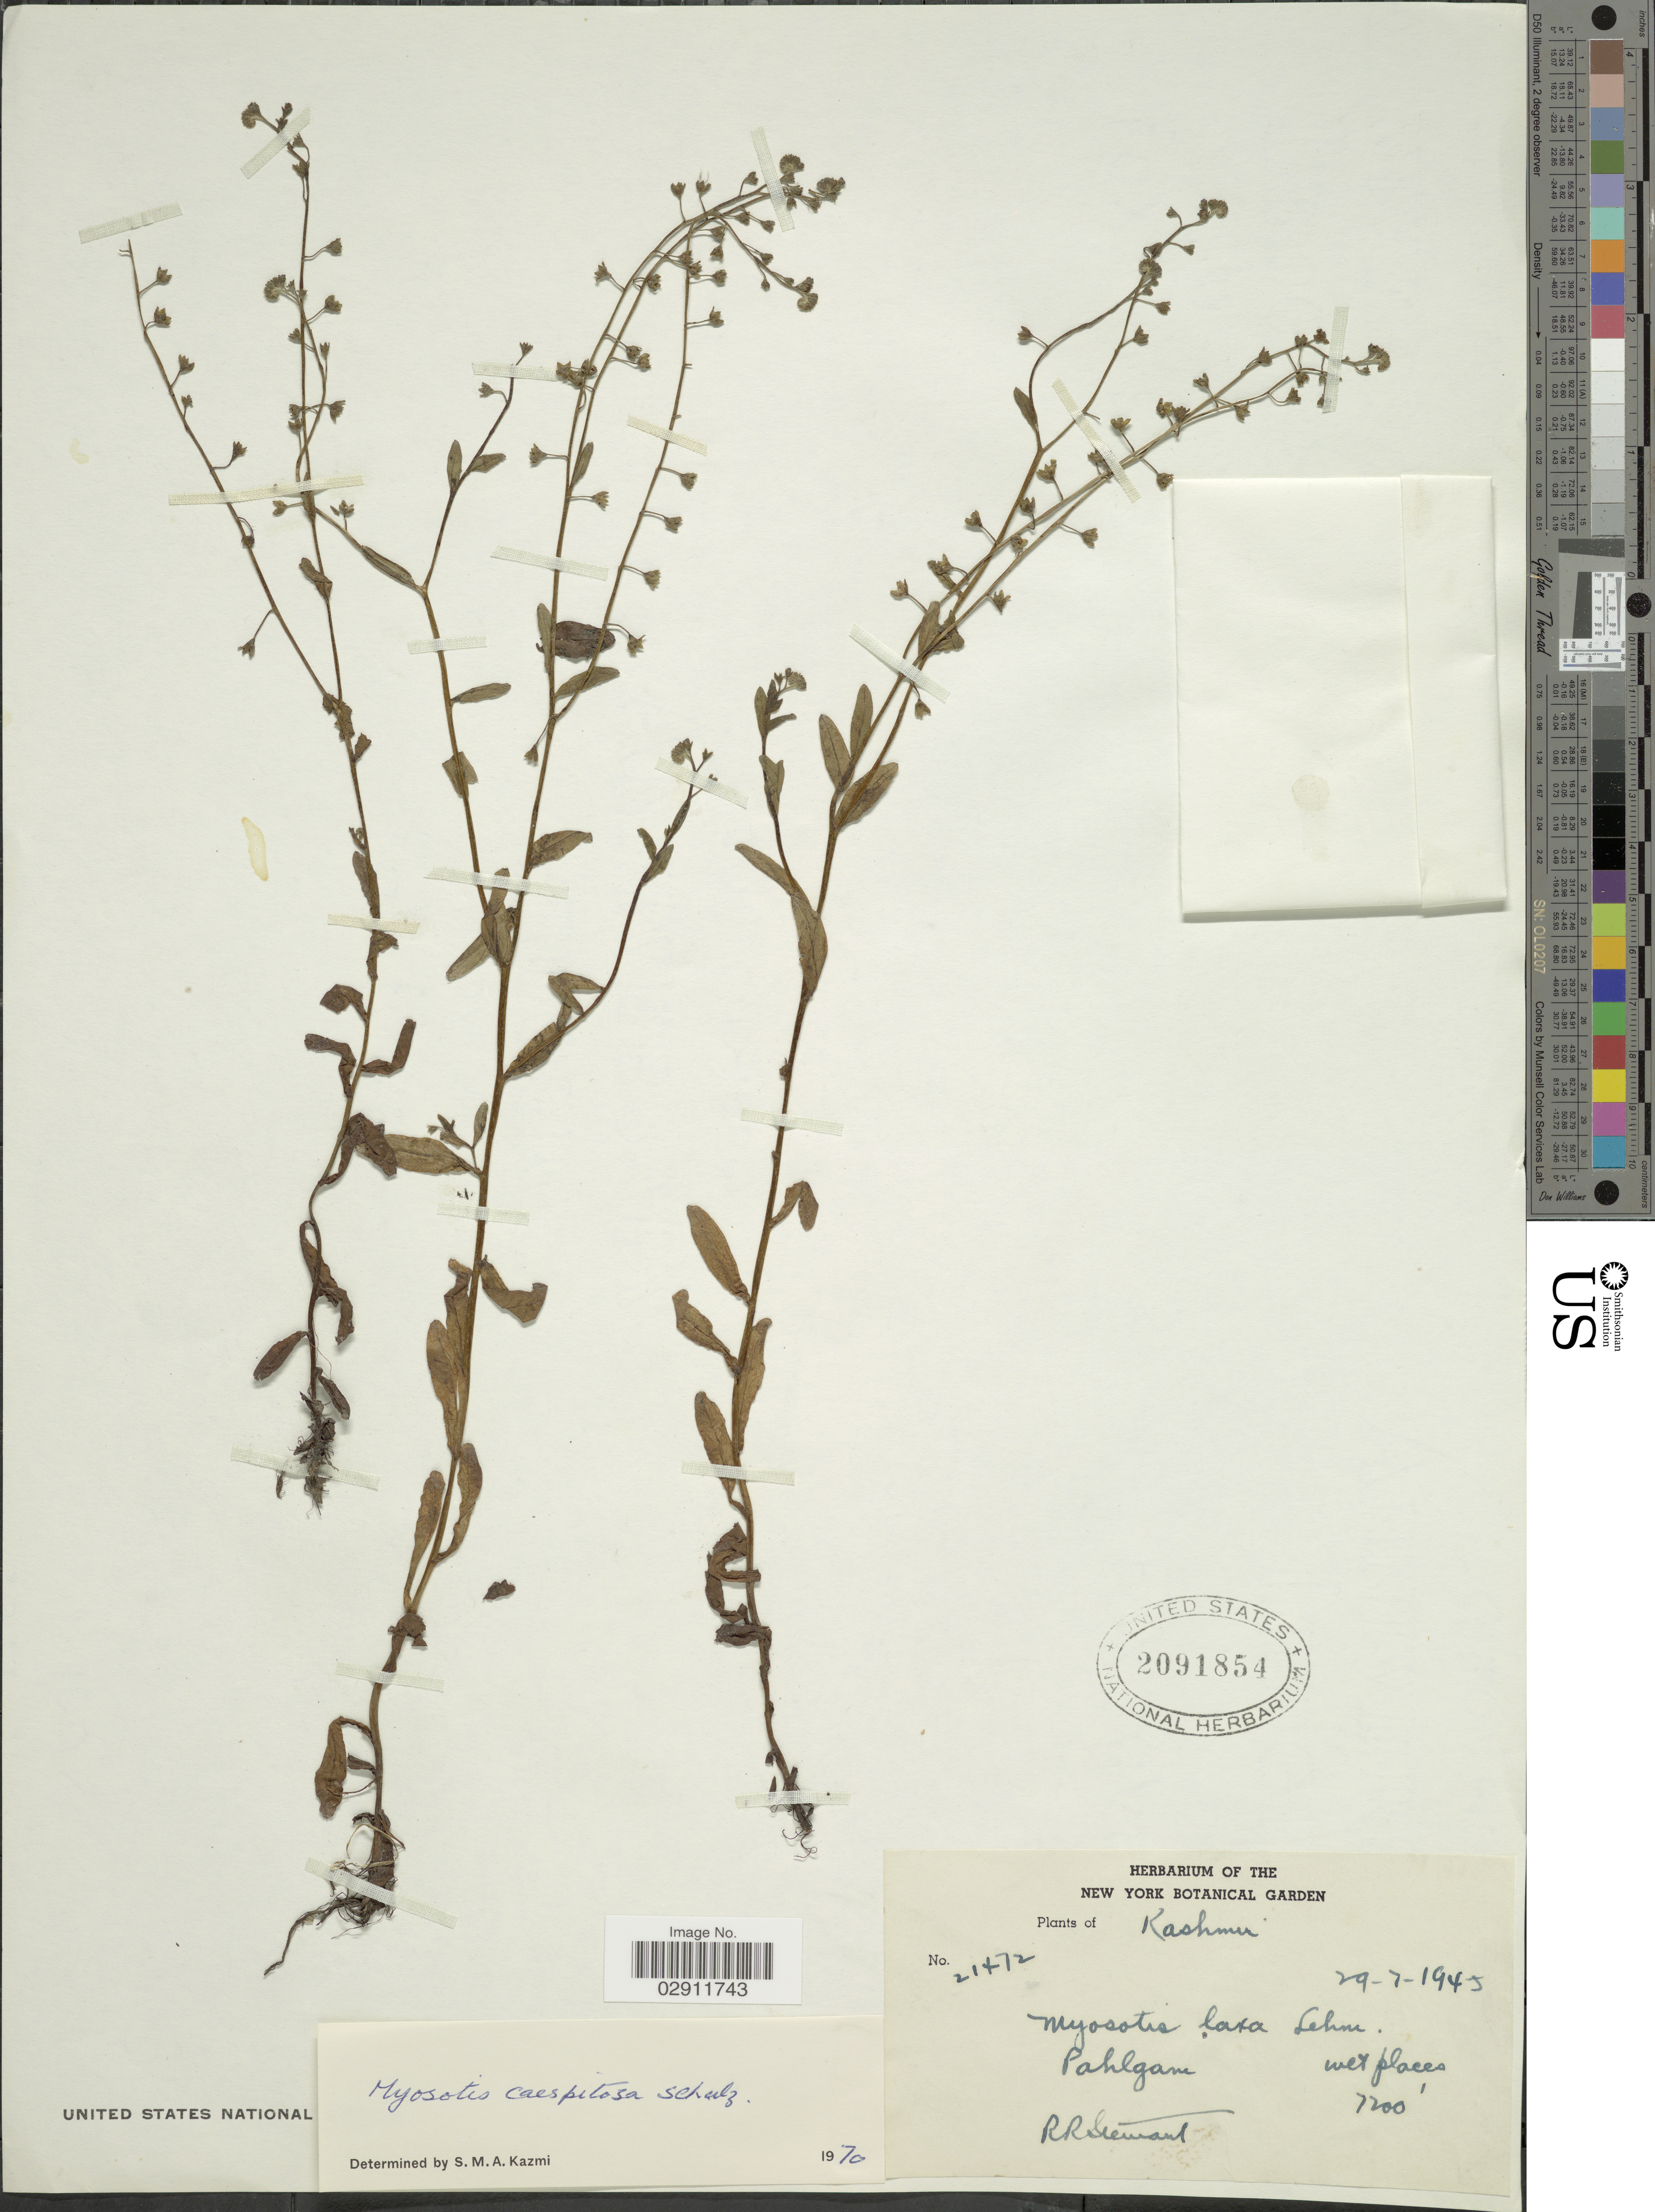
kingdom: Plantae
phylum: Tracheophyta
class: Magnoliopsida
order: Boraginales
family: Boraginaceae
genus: Myosotis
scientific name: Myosotis caespitosa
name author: Schultz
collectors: R. Stewart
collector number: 21472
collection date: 1945-07-29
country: India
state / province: Jammu and Kashmir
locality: Kashmir. Pahlgam.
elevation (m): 2195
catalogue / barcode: US 2091854